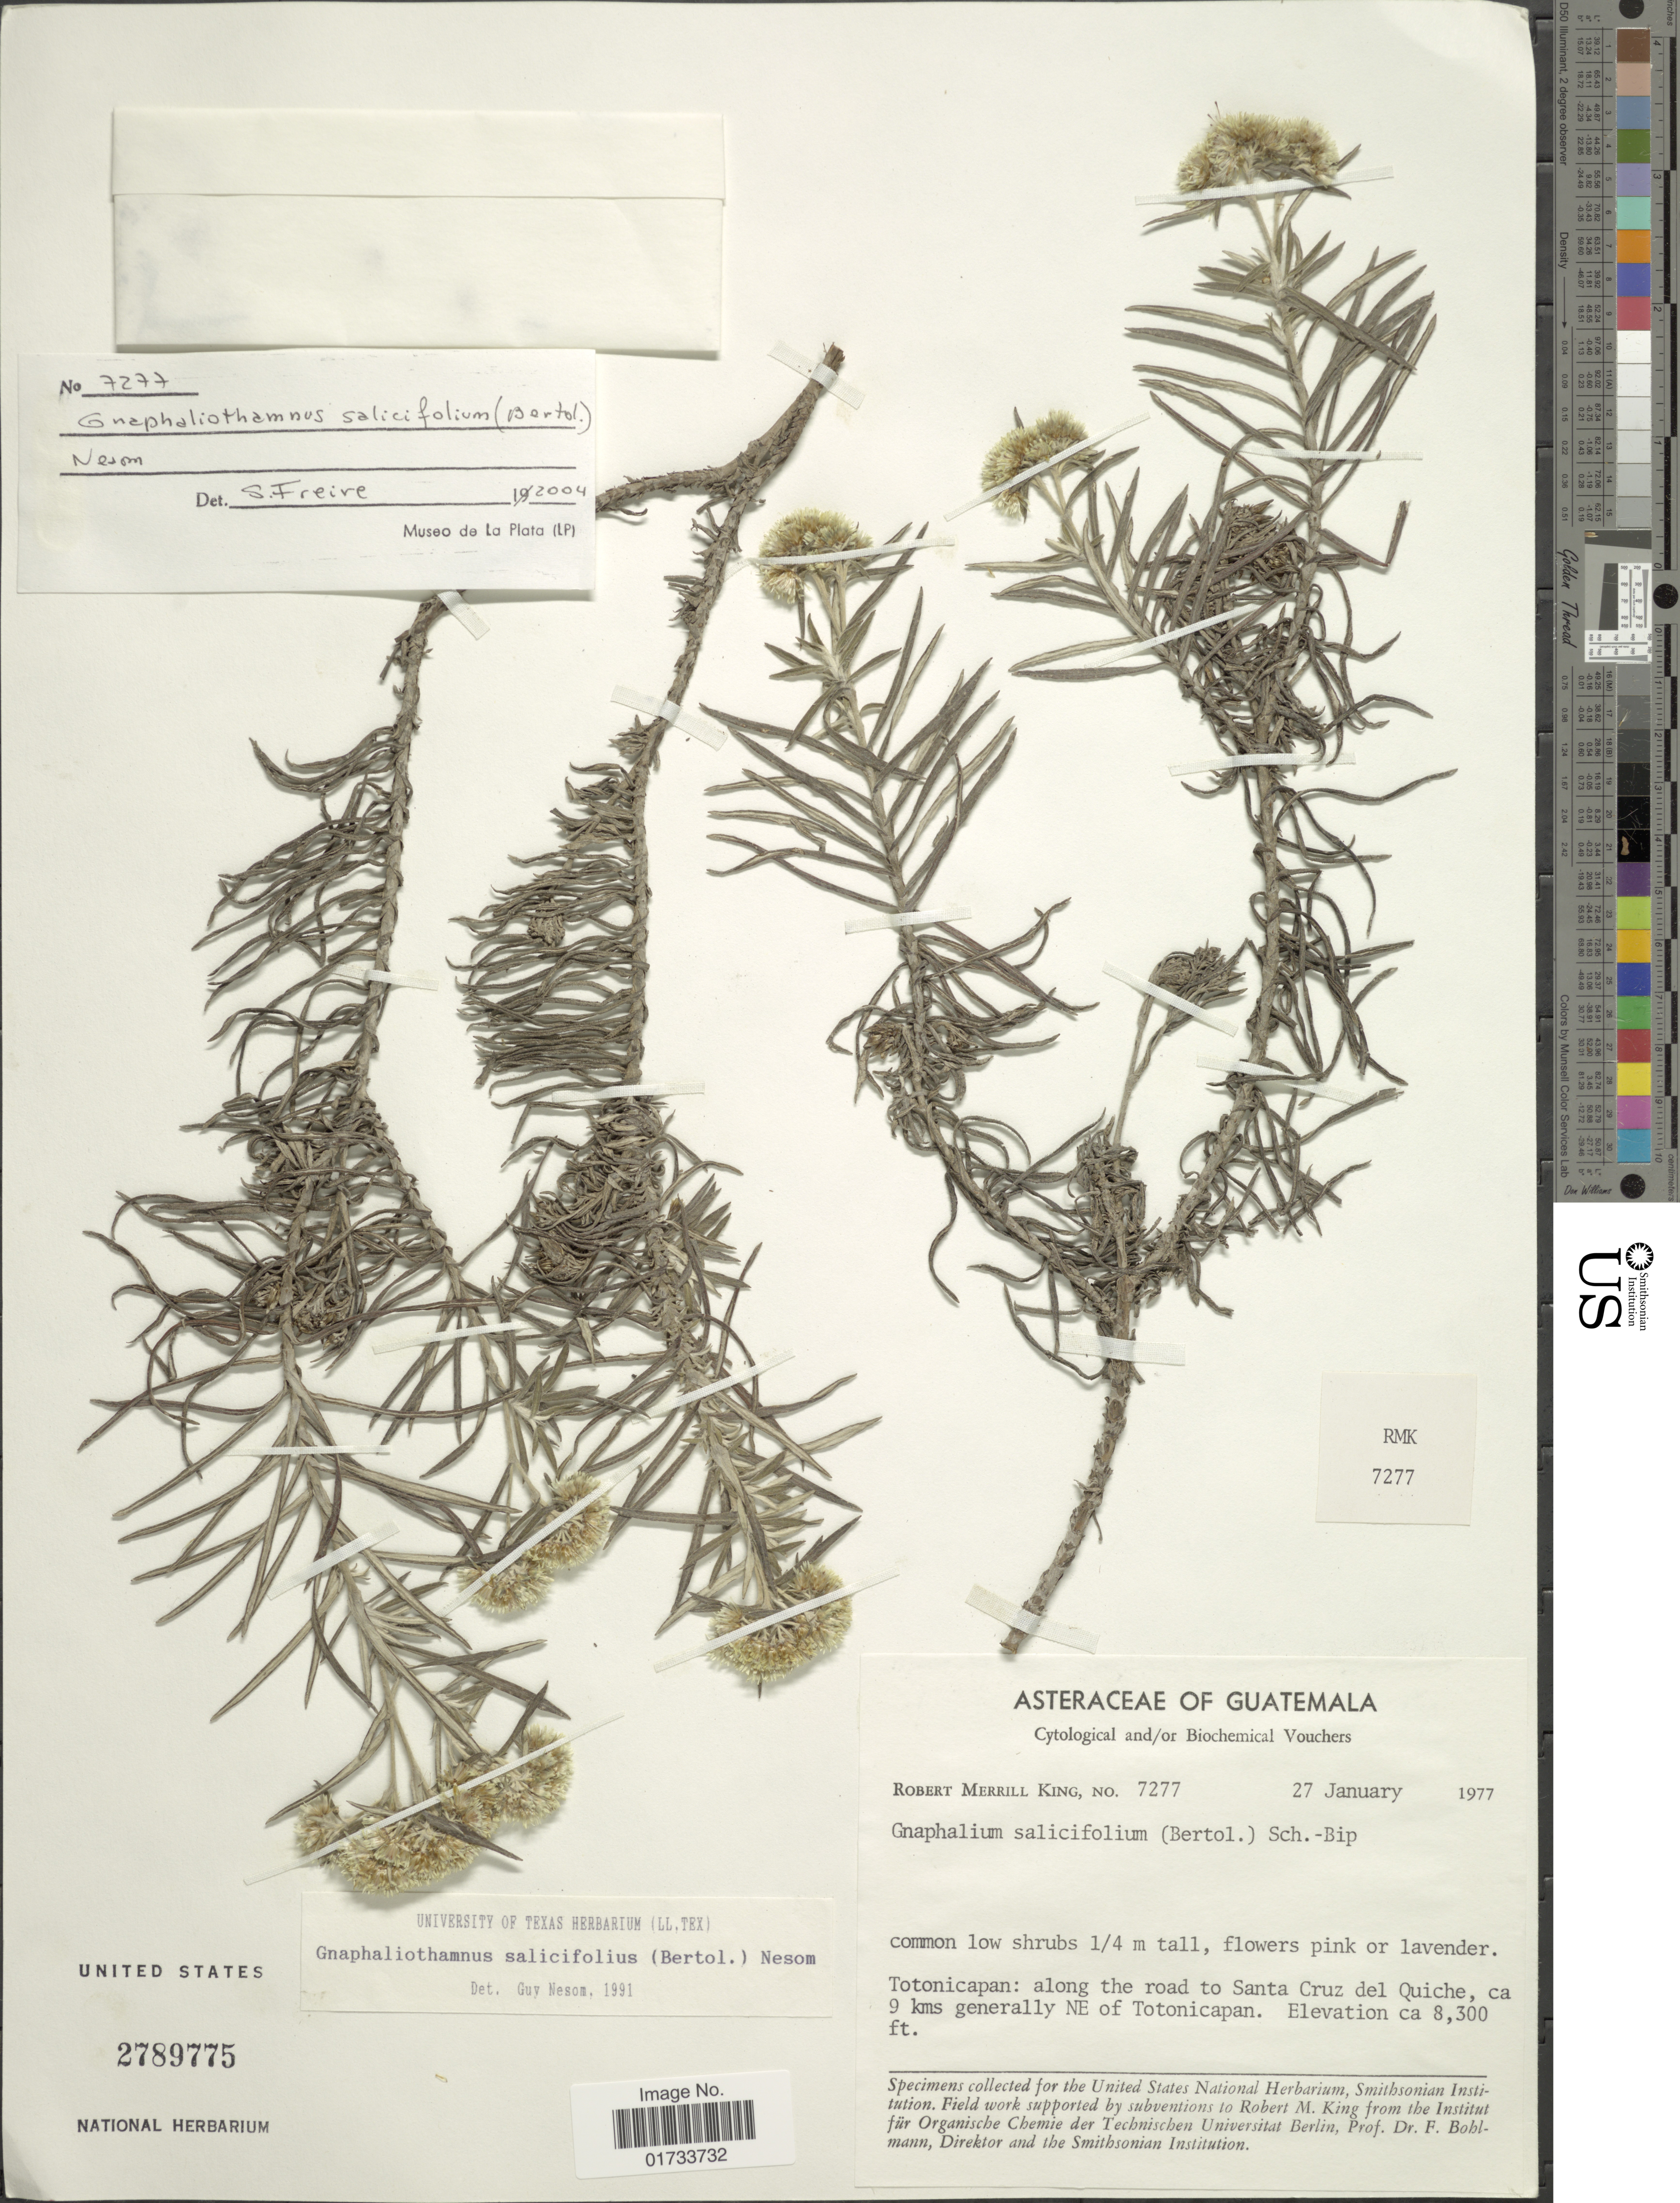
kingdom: Plantae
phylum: Tracheophyta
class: Magnoliopsida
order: Asterales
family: Asteraceae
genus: Chionolaena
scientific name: Chionolaena salicifolia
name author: (Bertol.) G.L. Nesom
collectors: R. M. King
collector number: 7277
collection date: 1977-01-27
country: Guatemala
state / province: Totonicapan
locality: Along the road to Santa Cruz del Quiche, ca 9 kms generally NE of Totonicapan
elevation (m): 2530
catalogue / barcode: US 2789775